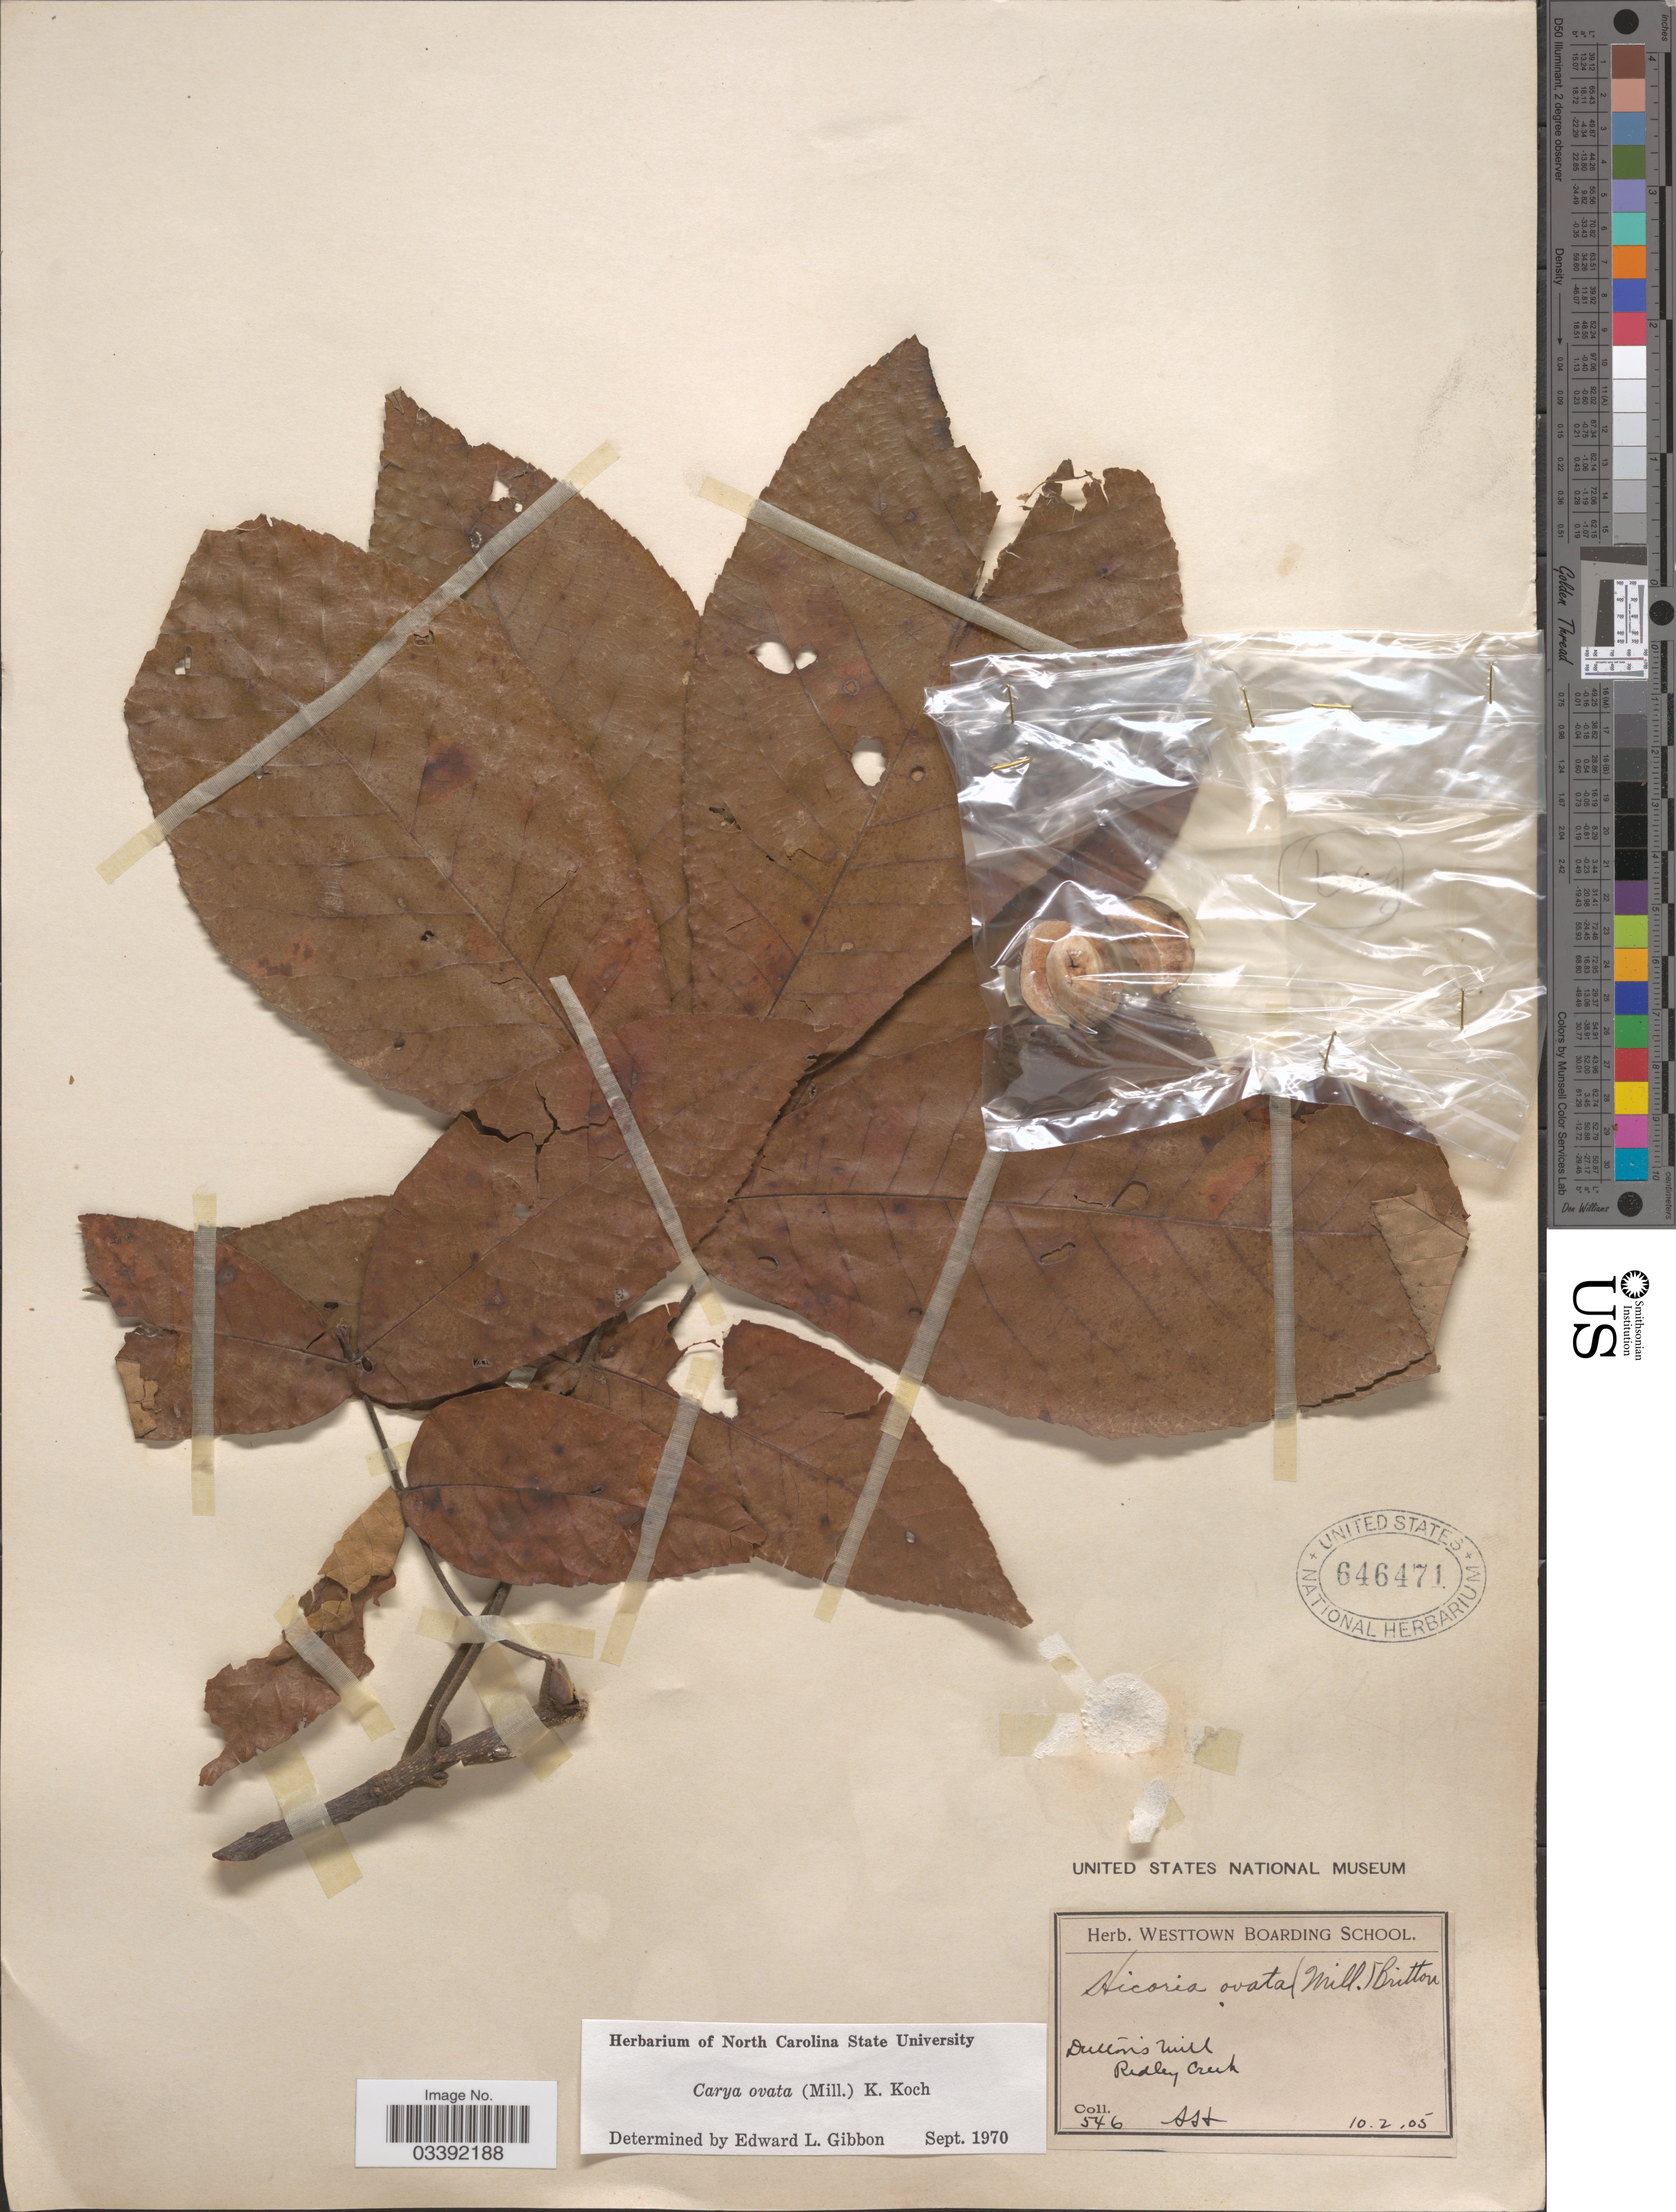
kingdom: Plantae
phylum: Tracheophyta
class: Magnoliopsida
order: Fagales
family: Juglandaceae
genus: Carya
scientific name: Carya ovata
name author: (Mill.) K. Koch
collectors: A. H.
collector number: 546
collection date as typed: Transcribed d/m/y: 2/10/5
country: United States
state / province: Pennsylvania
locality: Dutton's Mill. Ridley Creek.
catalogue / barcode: US 646471